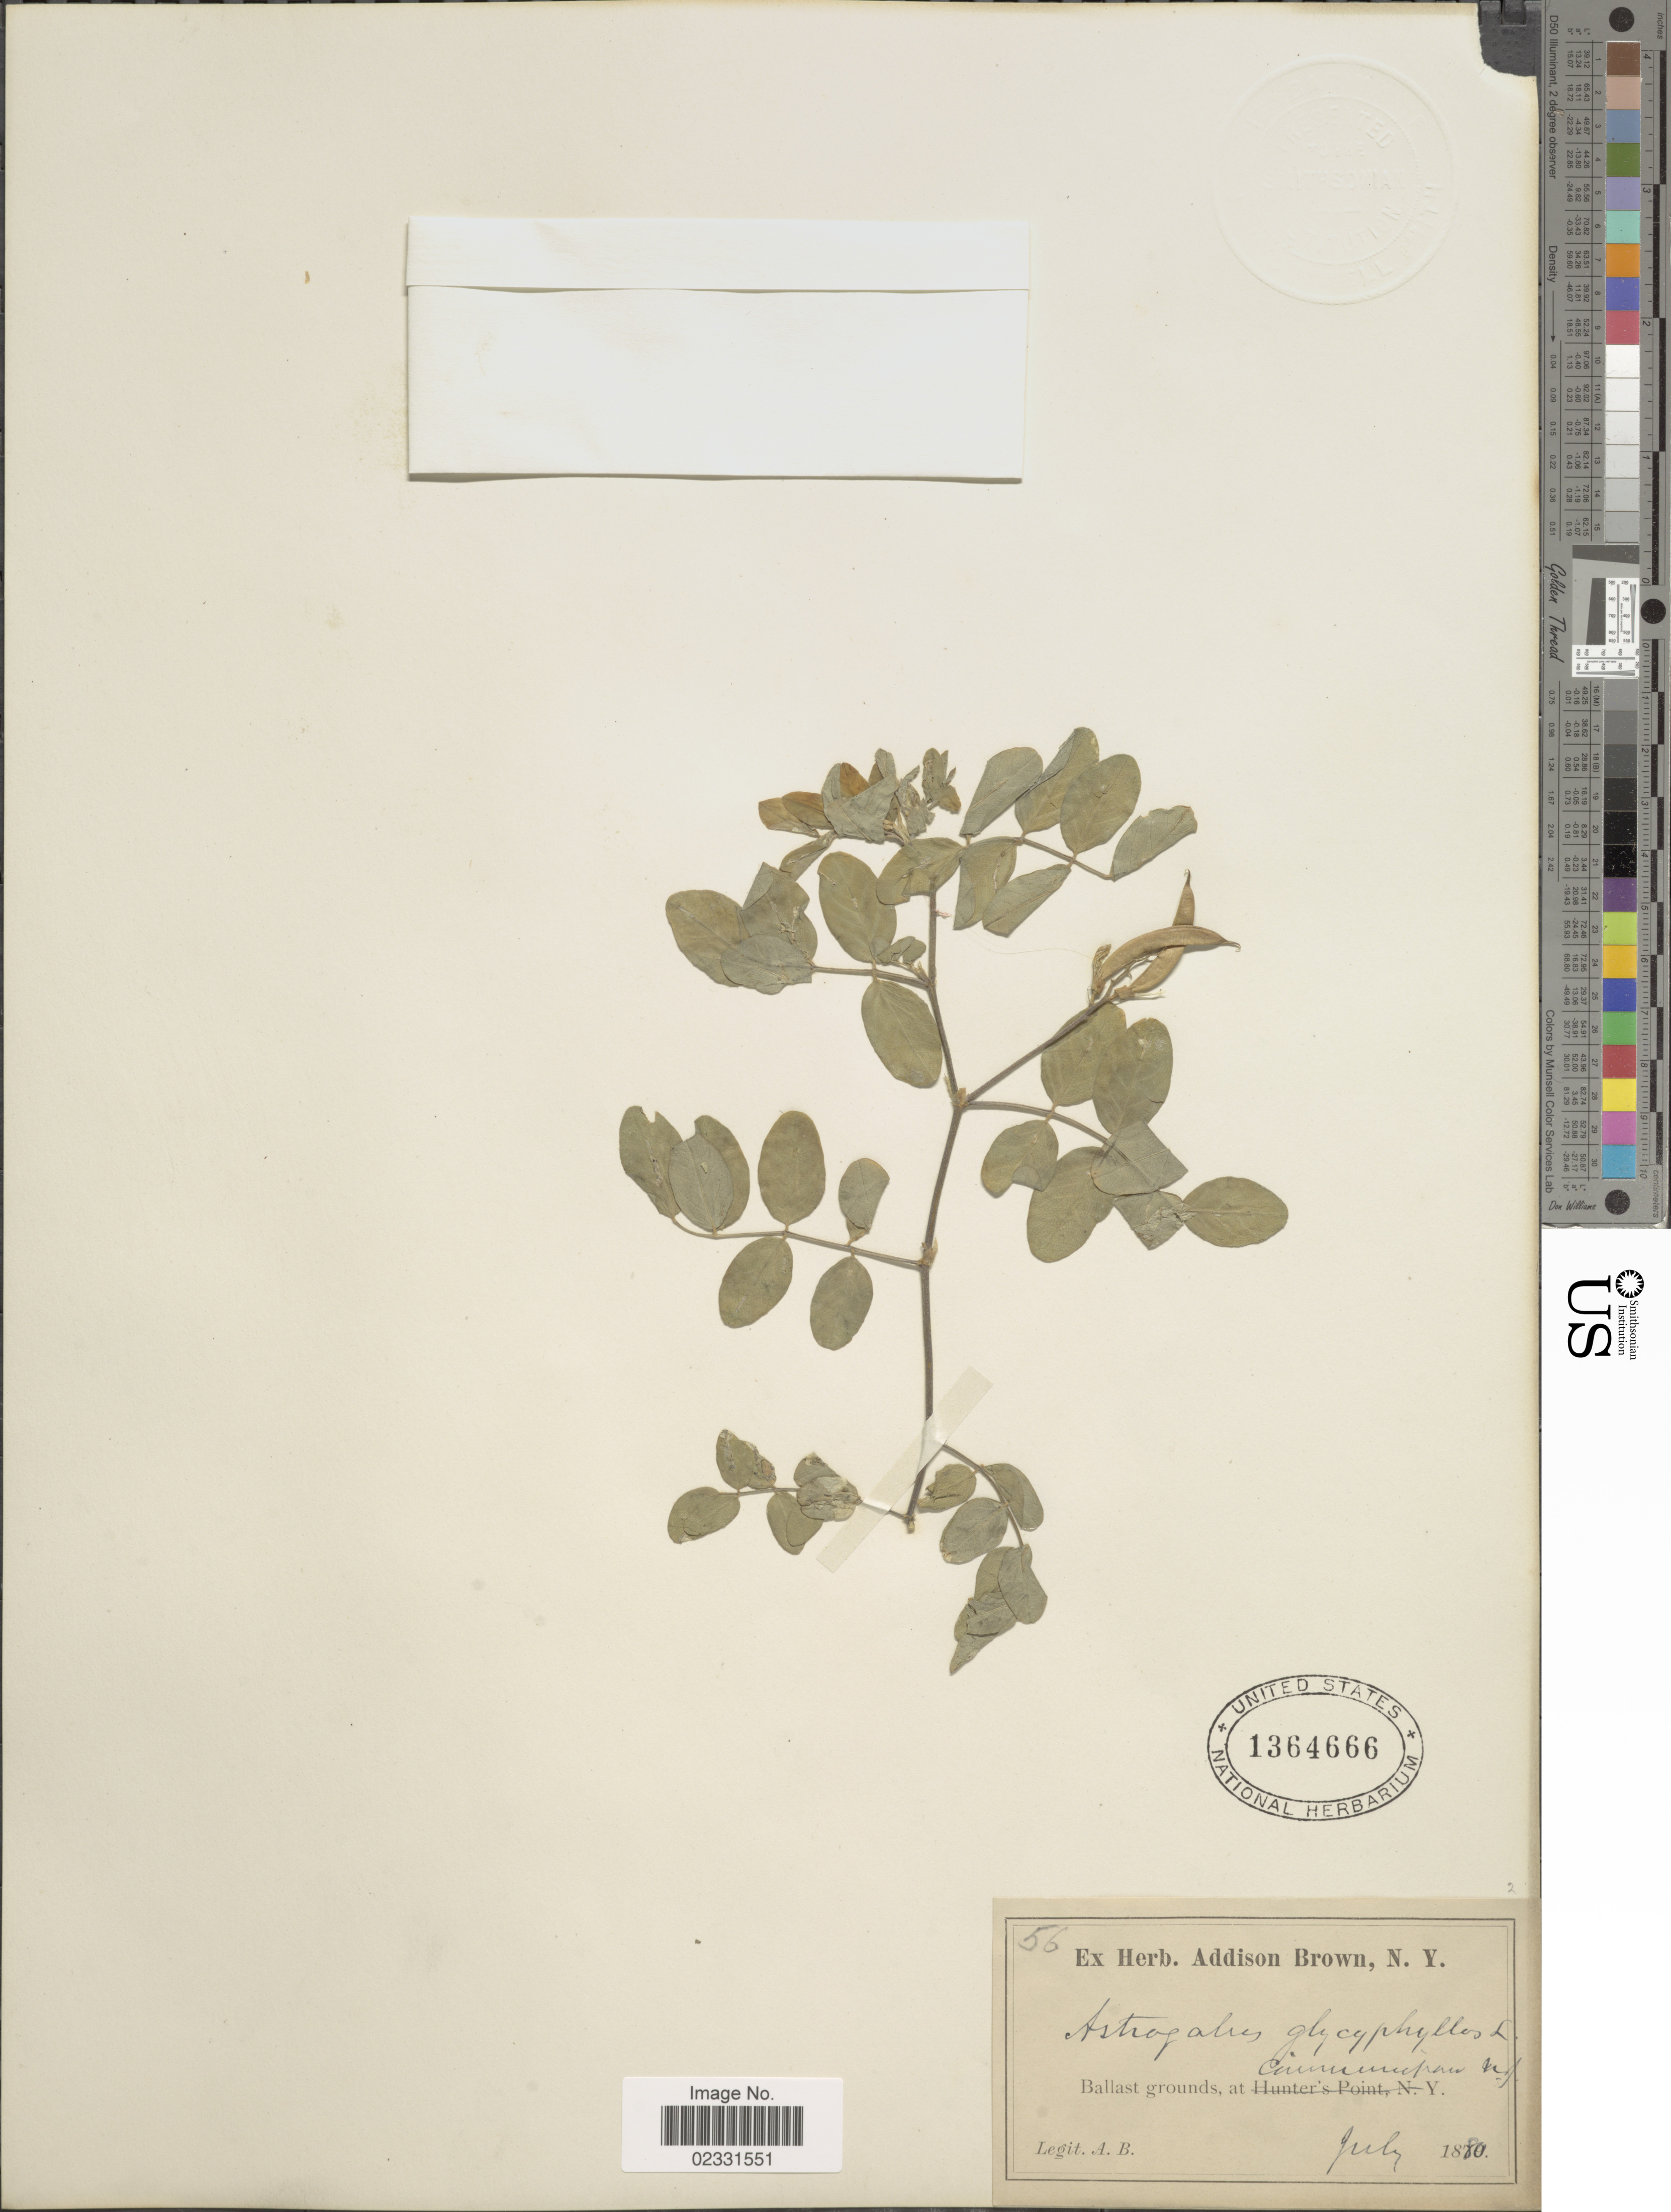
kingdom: Plantae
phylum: Tracheophyta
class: Magnoliopsida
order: Fabales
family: Fabaceae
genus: Astragalus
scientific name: Astragalus glycyphyllos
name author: L.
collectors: A. Brown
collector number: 56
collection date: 1880-07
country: United States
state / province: New York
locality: Ballast grounds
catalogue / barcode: US 1364666